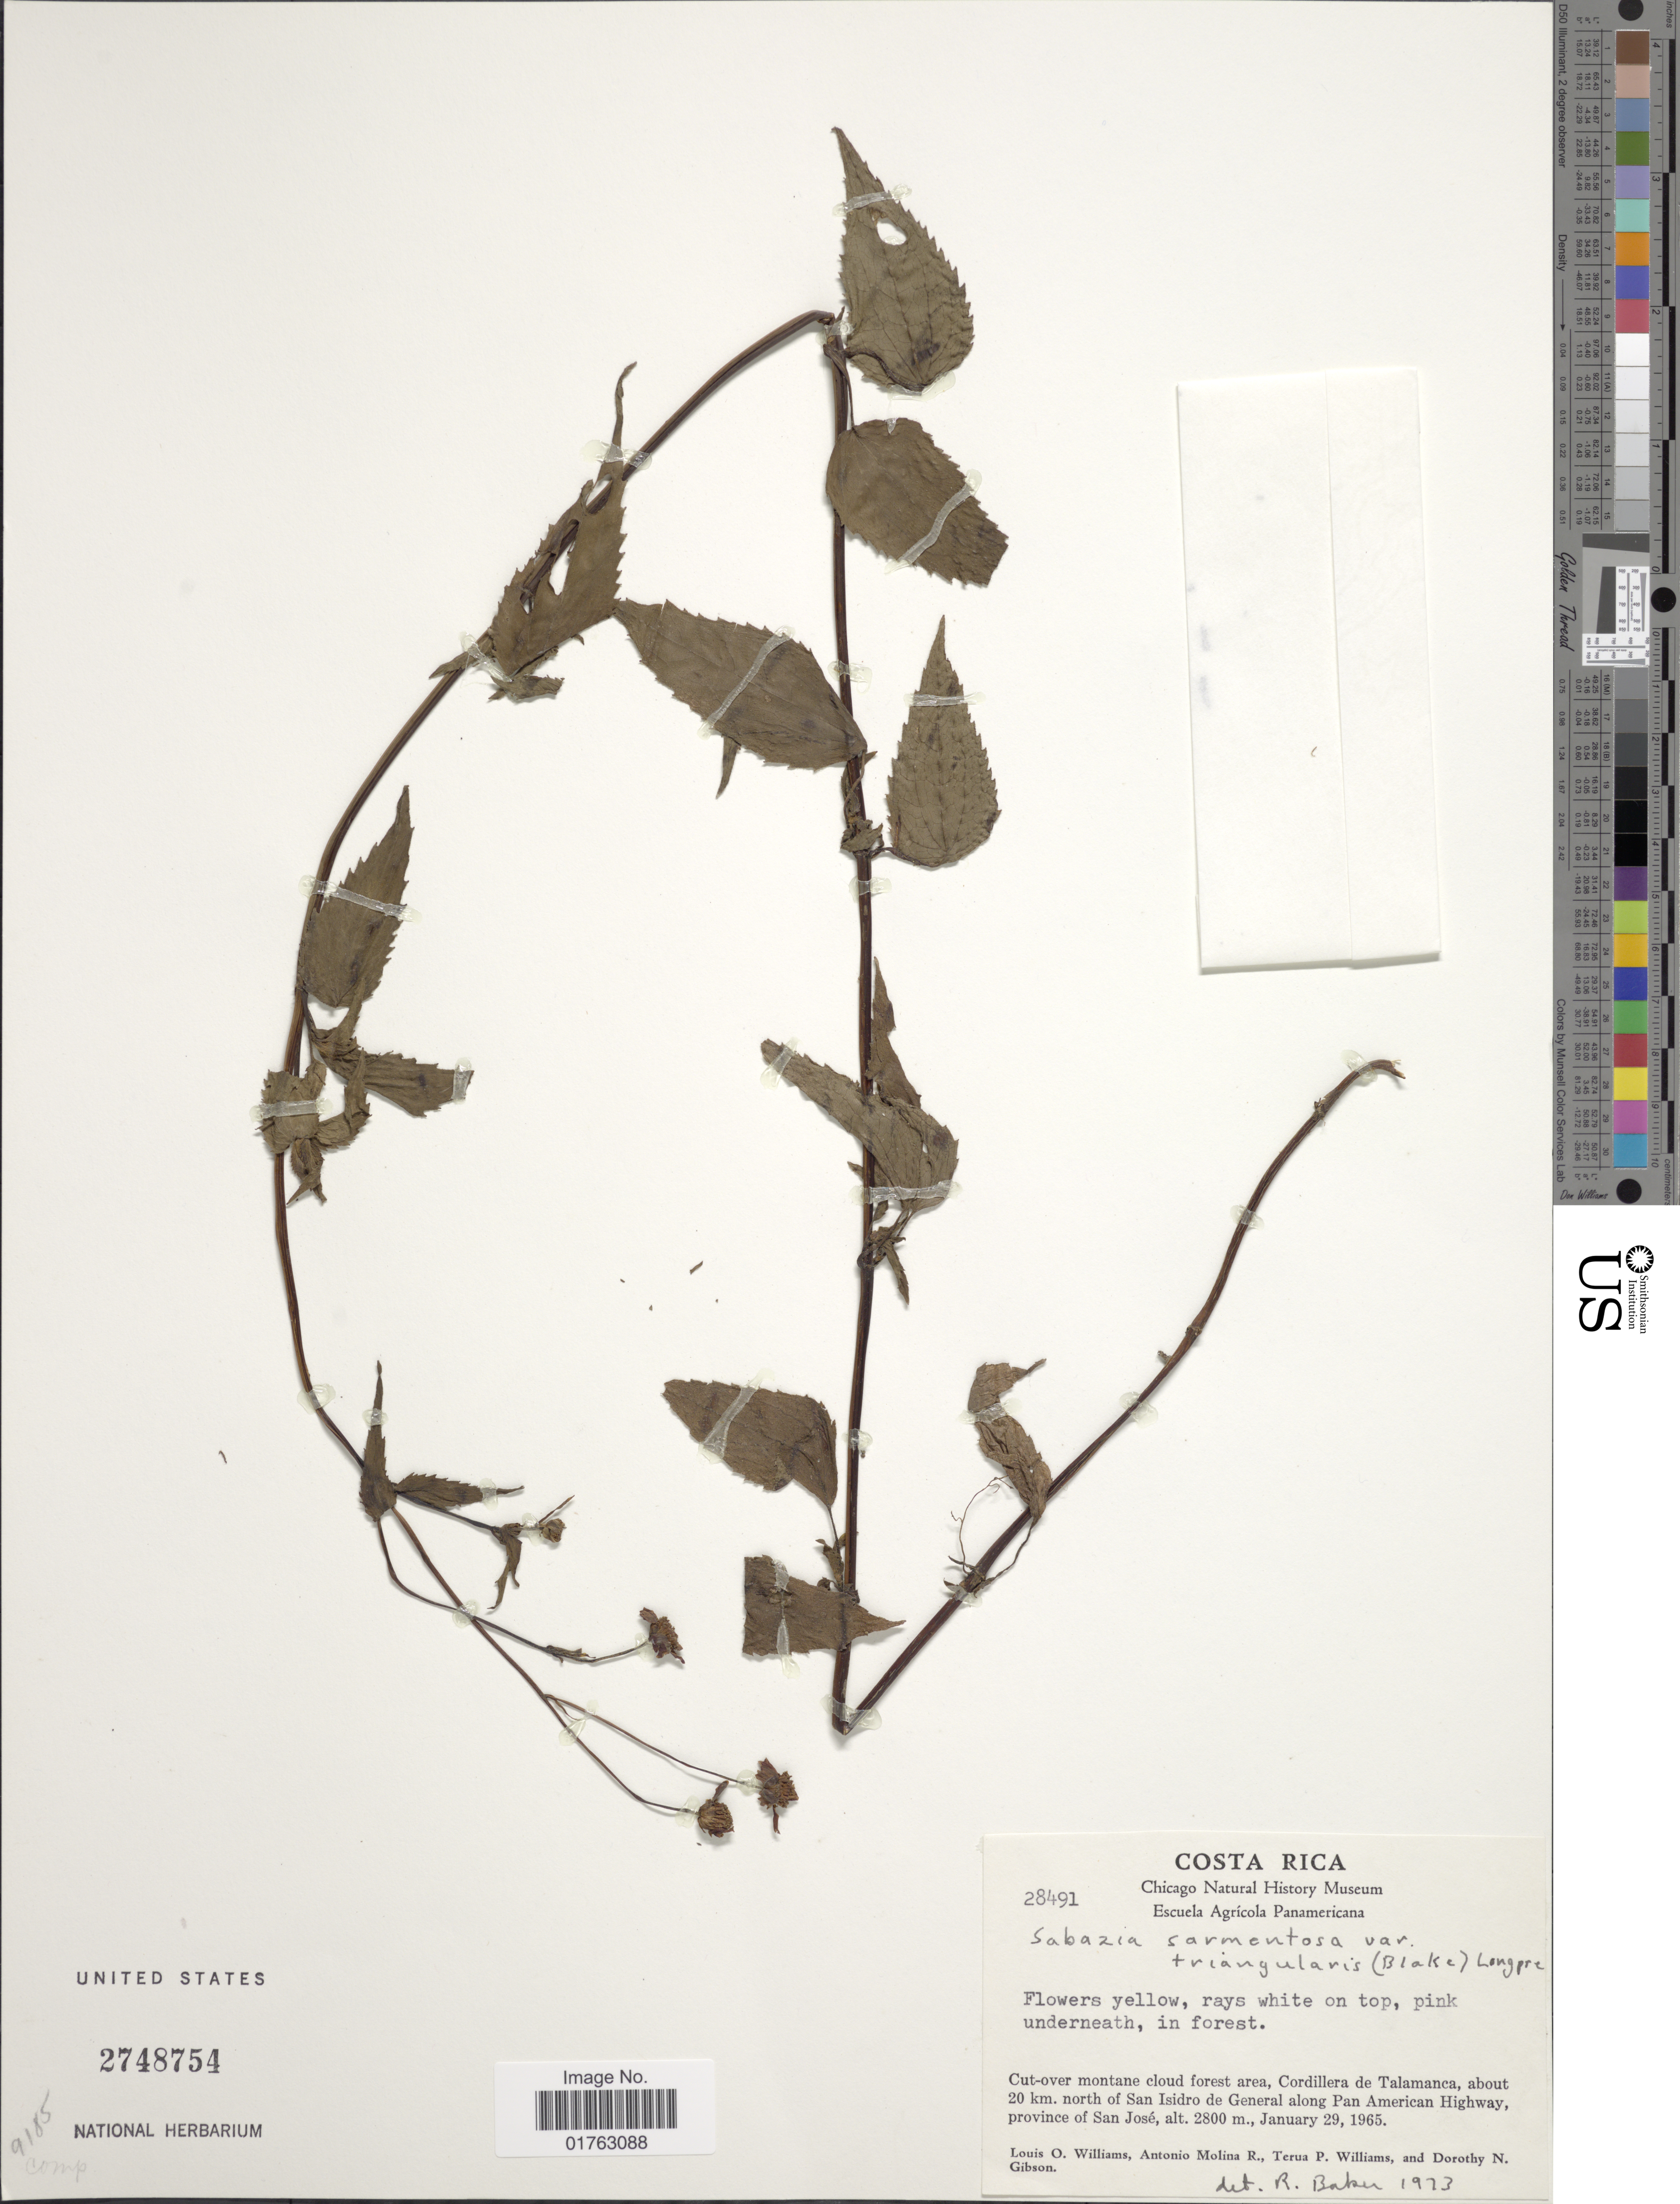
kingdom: Plantae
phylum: Tracheophyta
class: Magnoliopsida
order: Asterales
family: Asteraceae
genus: Sabazia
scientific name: Sabazia sarmentosa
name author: Less.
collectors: L. O. Williams, A. Molina R., T. P. Williams & D. N. Gibson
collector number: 28491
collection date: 1965-01-29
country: Costa Rica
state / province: San José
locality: Cut-over Montane cloud forest area, Cordillera de Talamanca, about 20 km. north of San Isidro de General along Pan American Highway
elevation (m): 2800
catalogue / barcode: US 2748754